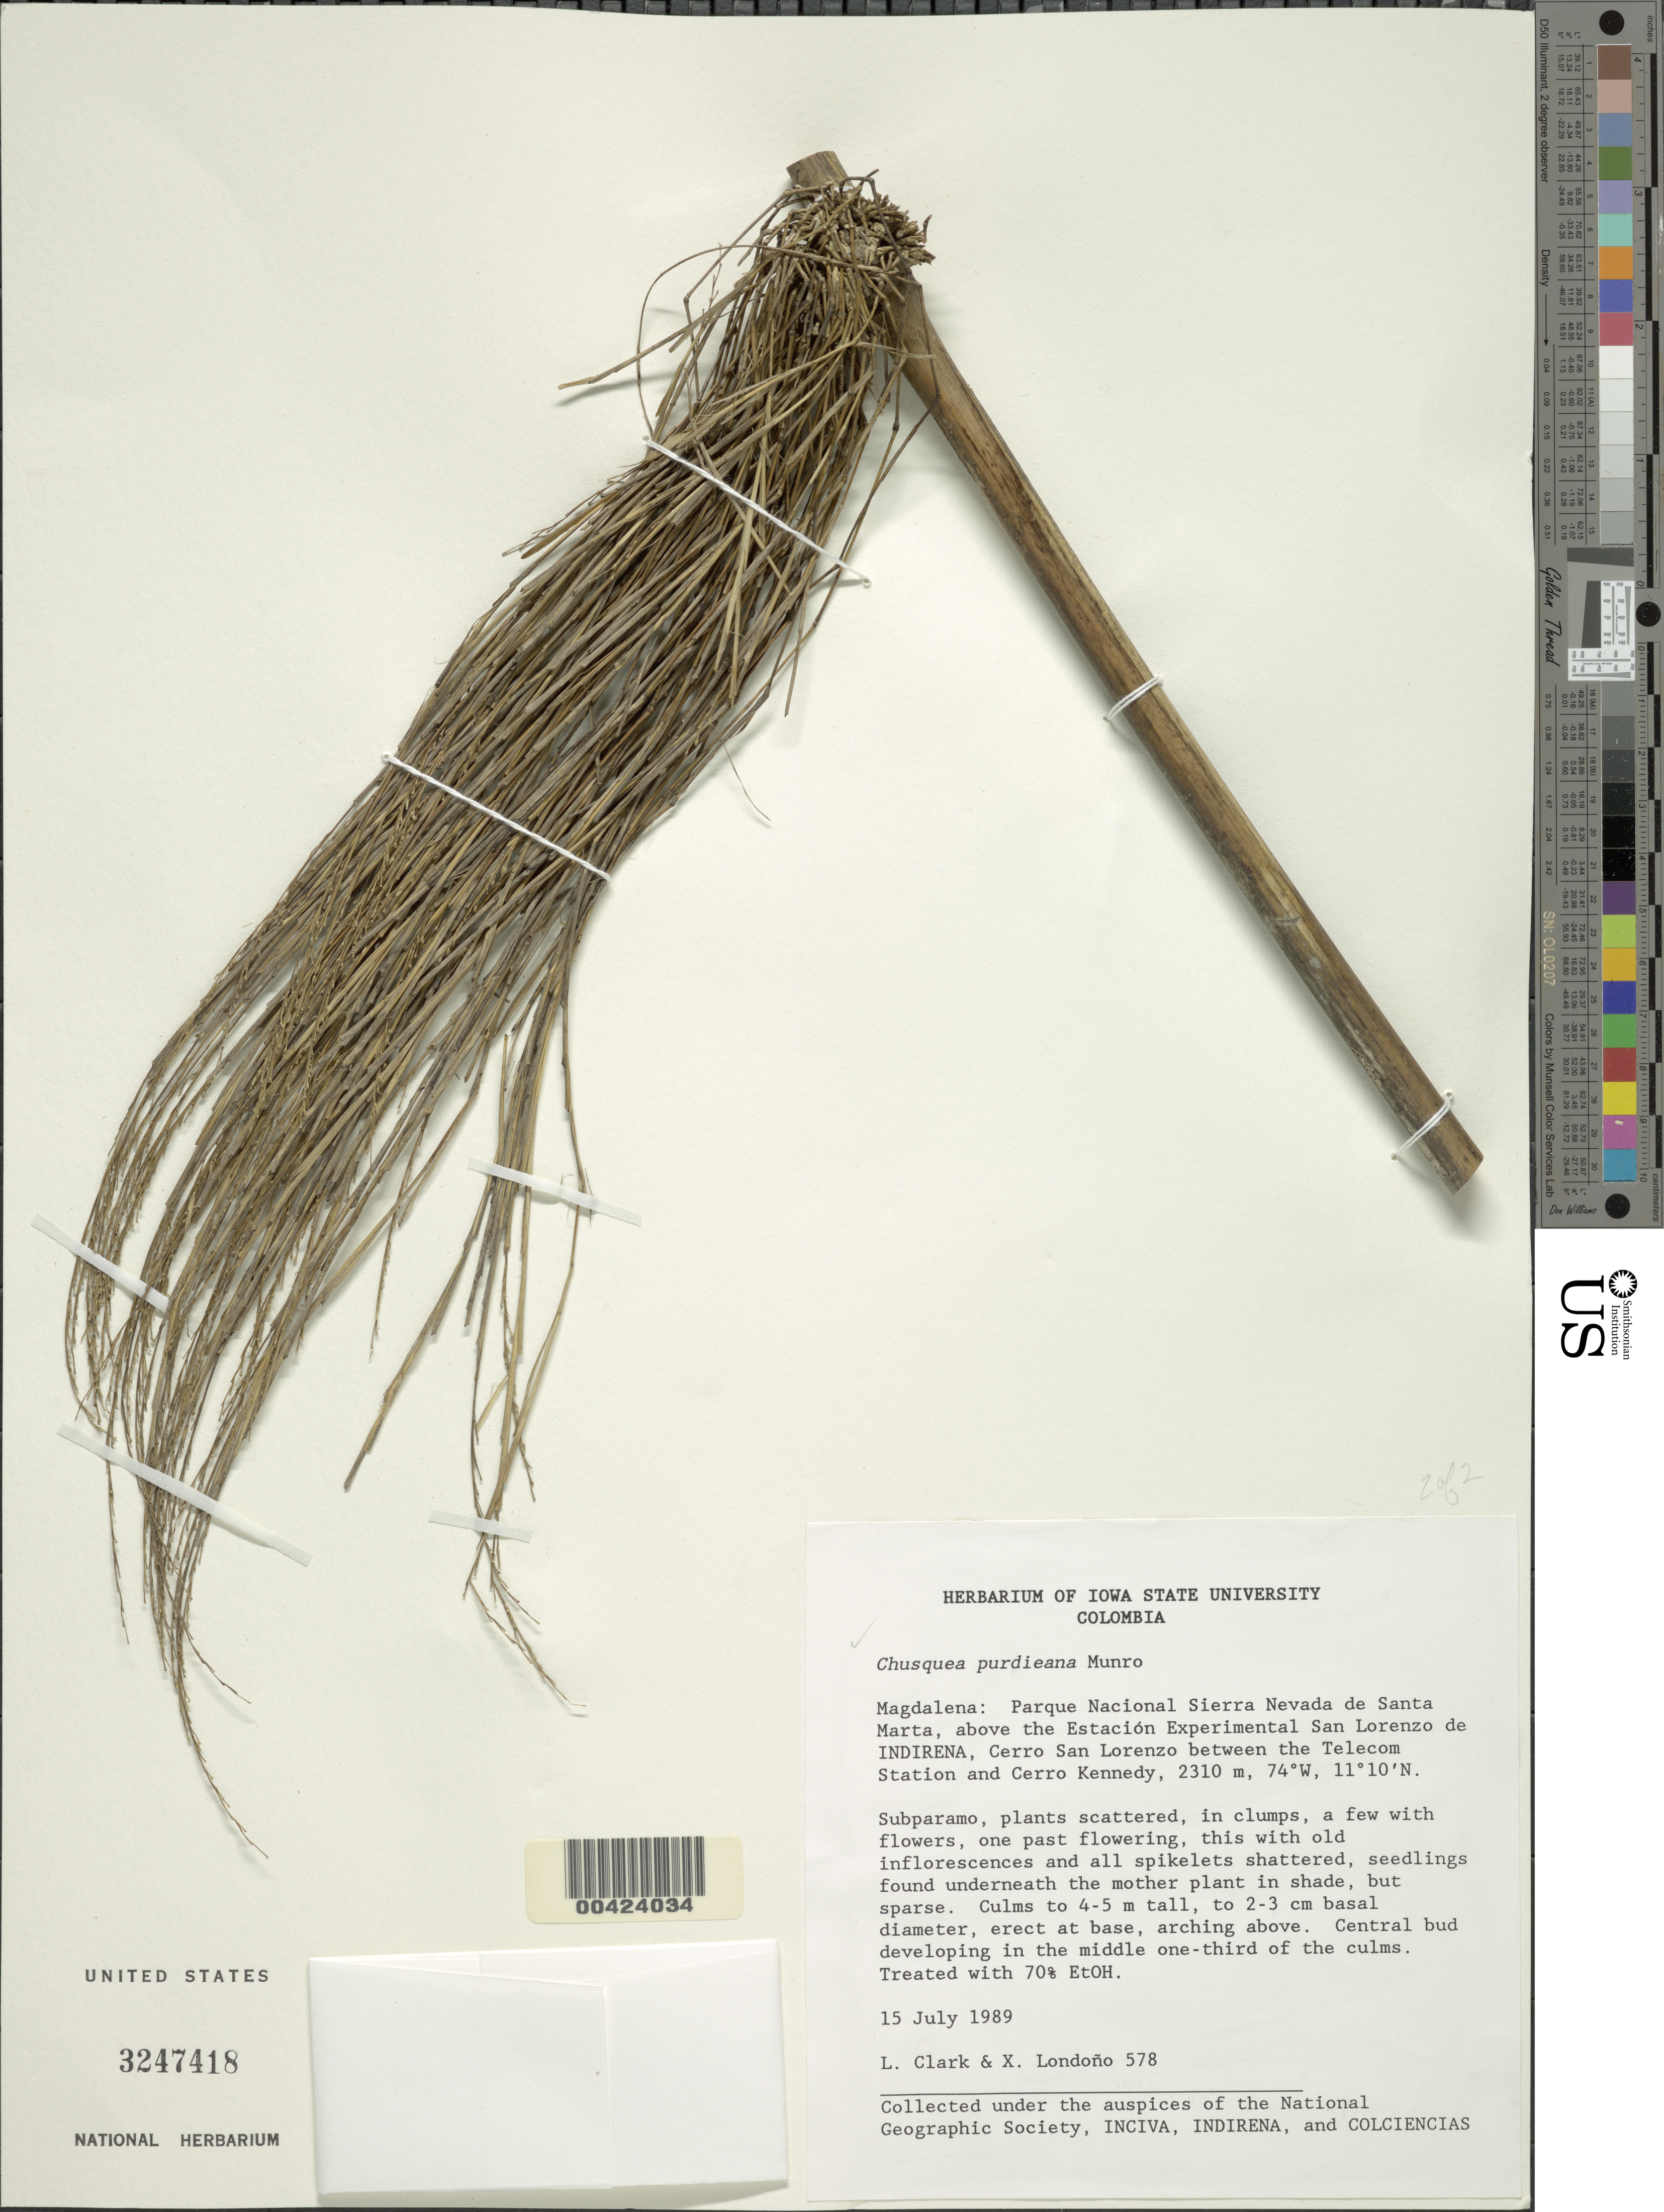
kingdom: Plantae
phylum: Tracheophyta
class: Liliopsida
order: Poales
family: Poaceae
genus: Chusquea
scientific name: Chusquea purdieana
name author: Munro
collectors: L. G. Clark & X. Londoño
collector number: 578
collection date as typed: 15 Jul 1989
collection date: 1989-07-15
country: Colombia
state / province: Magdalena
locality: Cerro de San Lorenzo; Parque Nacional de Sierra Nevada de Santa Marta, between the telecom station and Cerro kennedy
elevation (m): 2310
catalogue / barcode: US 3247418